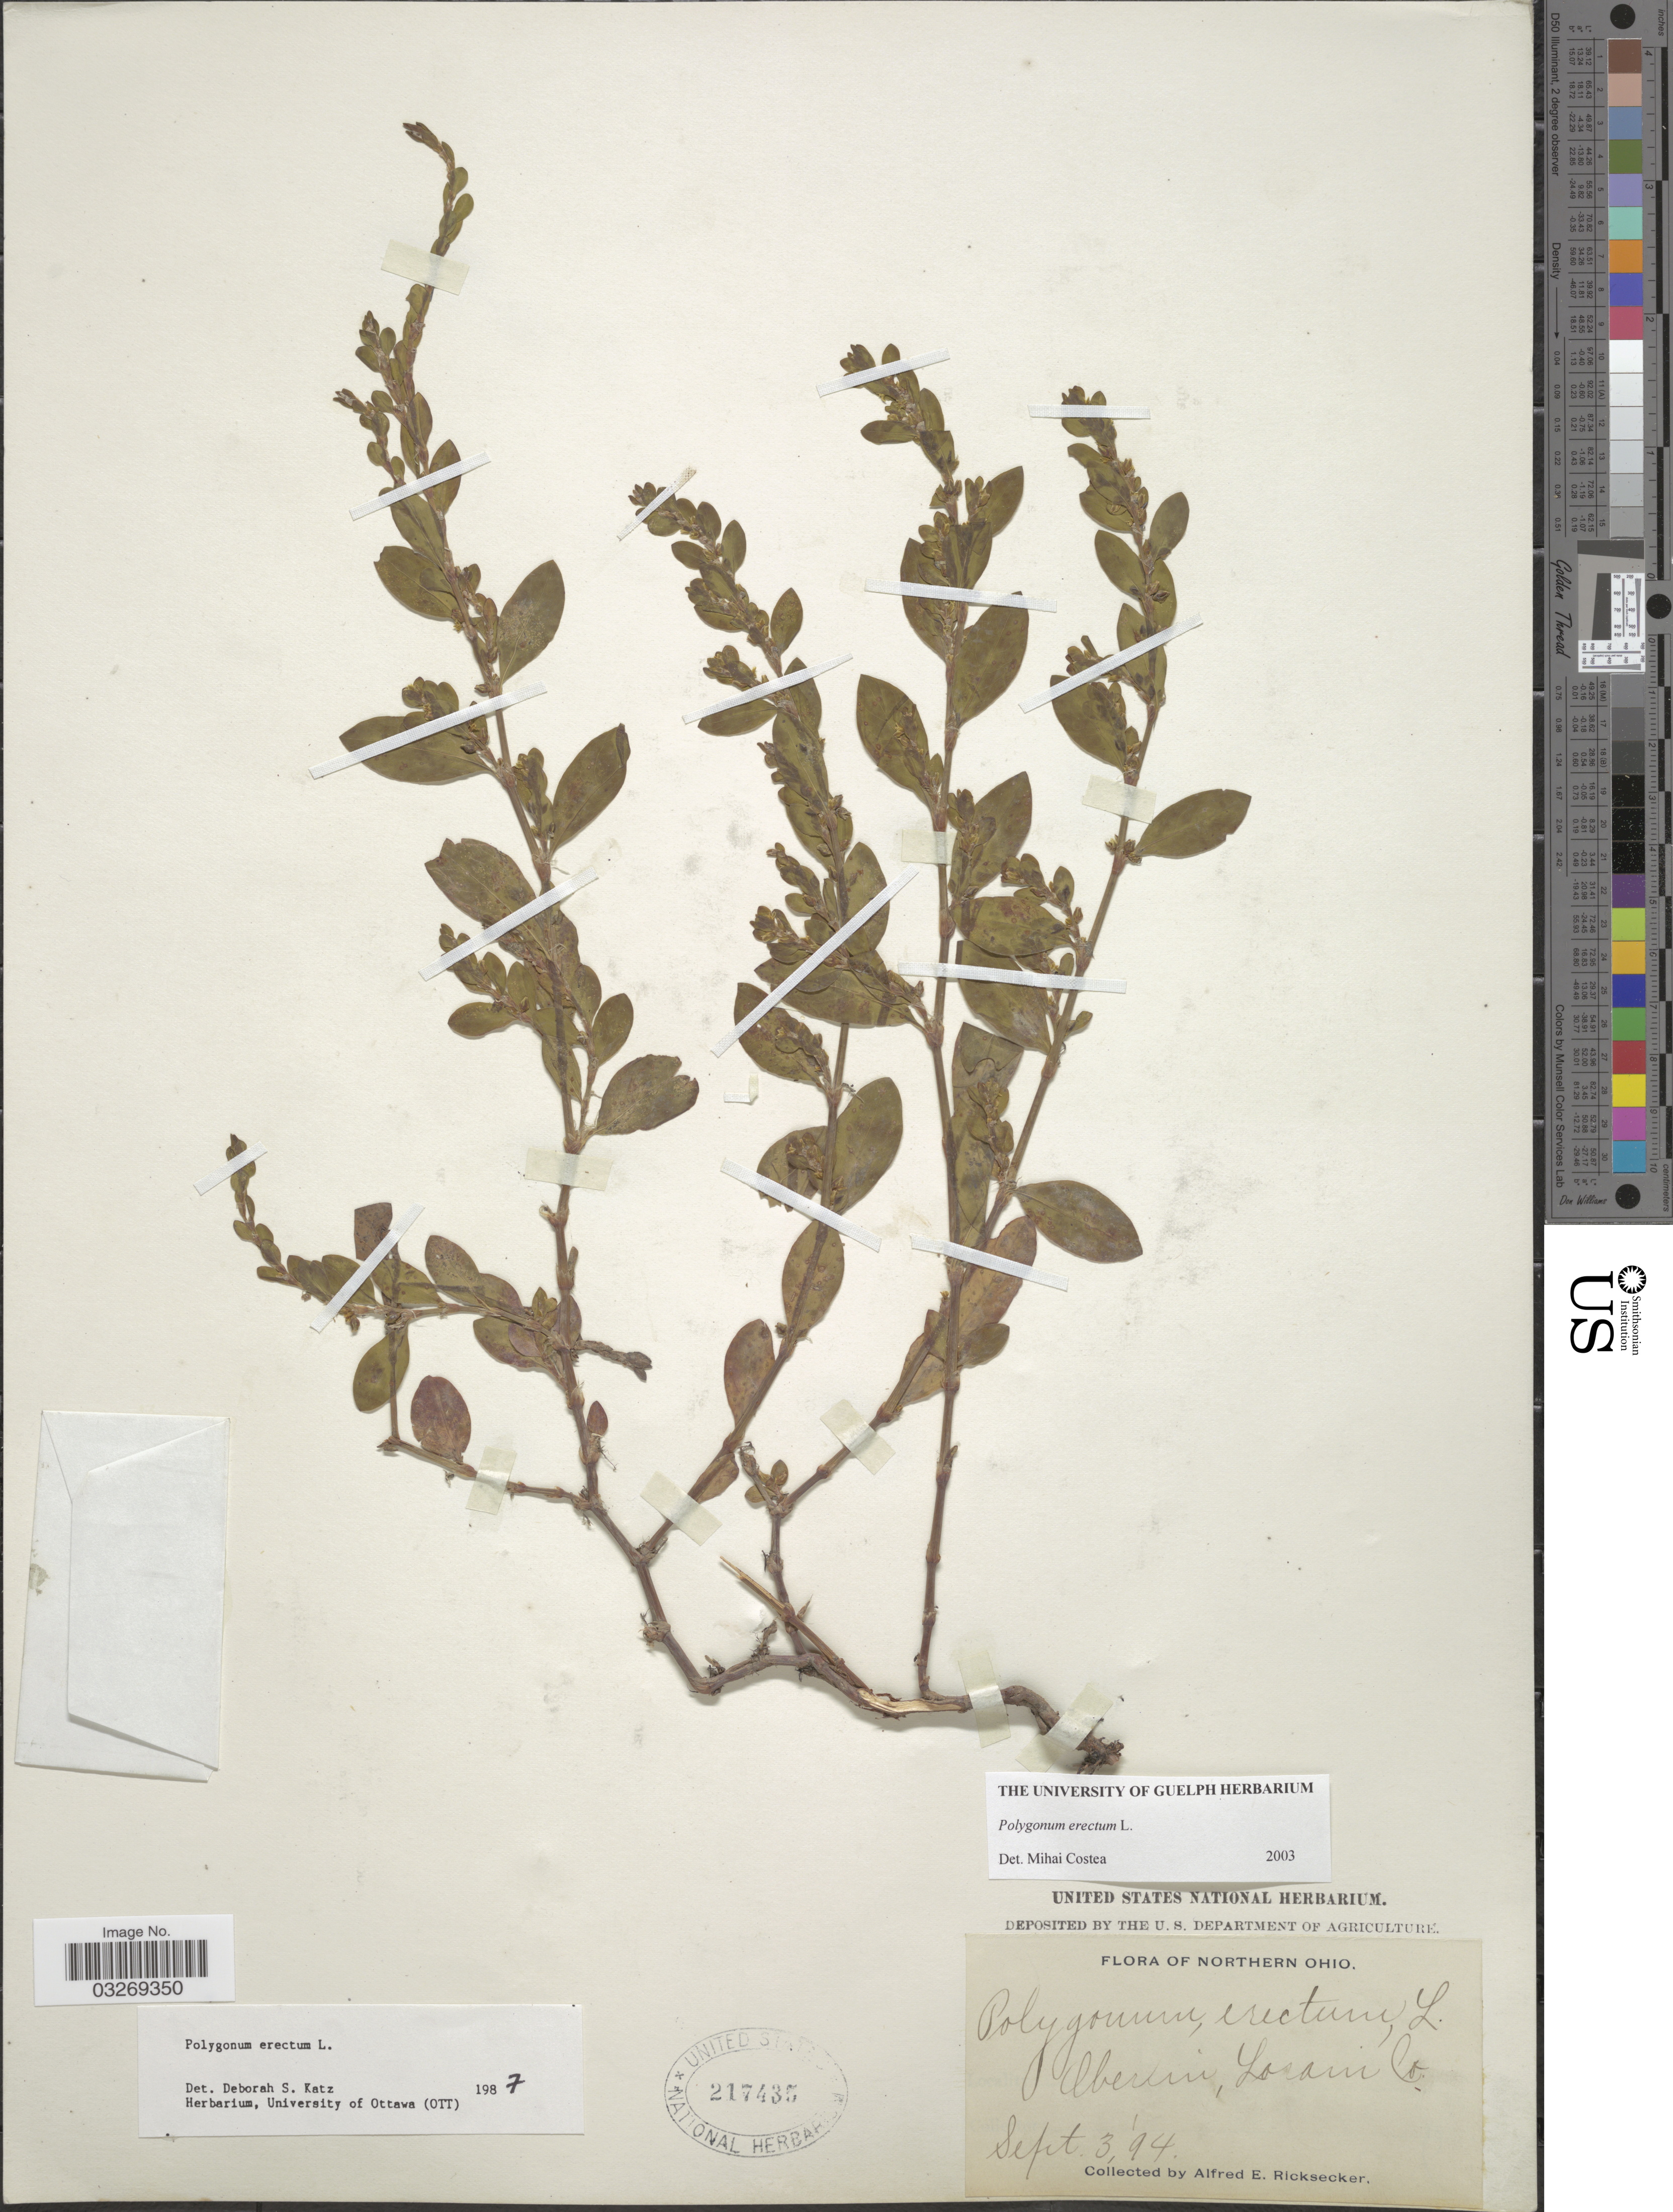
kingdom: Plantae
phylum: Tracheophyta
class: Magnoliopsida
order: Caryophyllales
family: Polygonaceae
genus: Polygonum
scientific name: Polygonum erectum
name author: L.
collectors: A. E. Ricksecker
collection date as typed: Transcribed d/m/y: 3/9/94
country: United States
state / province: Ohio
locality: Northern Ohio. Albertin, Lorain Co.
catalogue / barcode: US 217435